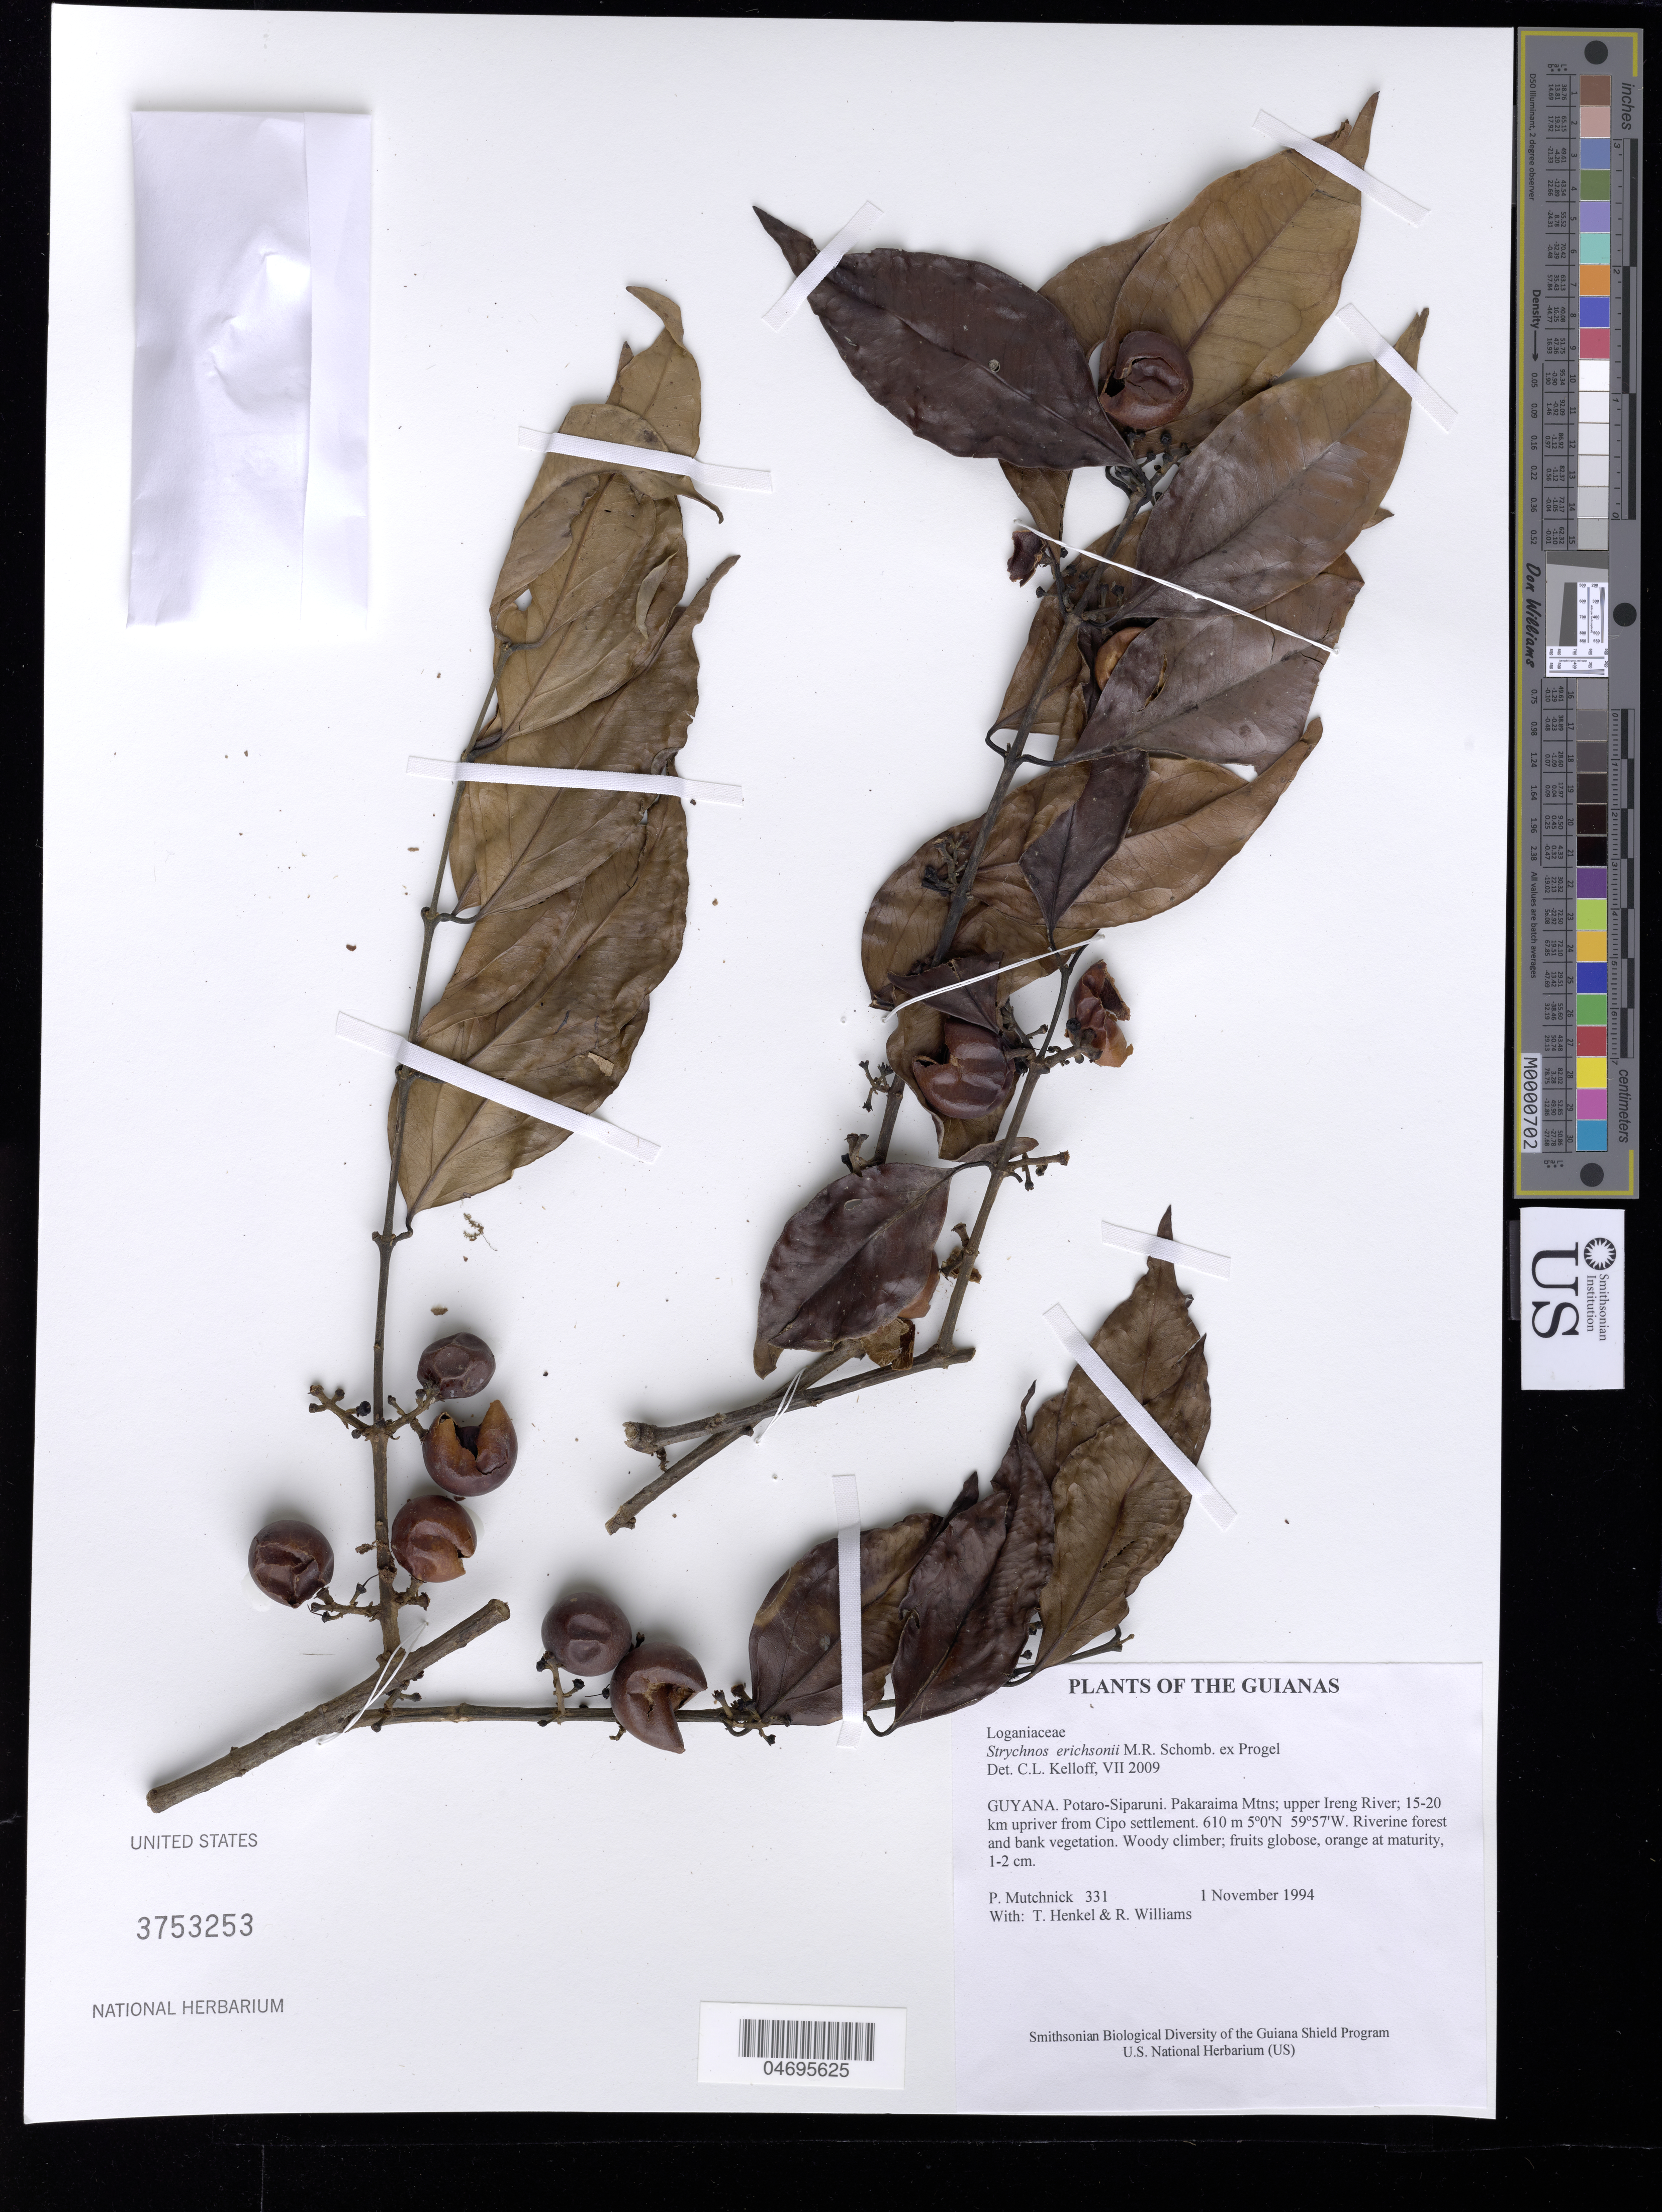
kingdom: Plantae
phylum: Tracheophyta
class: Magnoliopsida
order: Gentianales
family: Loganiaceae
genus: Strychnos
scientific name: Strychnos erichsonii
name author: R.H. Schomb. ex Progel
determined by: Kelloff, Carol L., (US), Smithsonian Institution - National Museum of Natural History (UNITED STATES)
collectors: P. Mutchnick, T. Henkel & R. Williams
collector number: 331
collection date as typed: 1 November 1994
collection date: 1994-11-01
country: Guyana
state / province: Potaro-Siparuni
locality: Pakaraima Mtns; upper Ireng River; 15-20 km upriver from Cipo settlement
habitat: Riverine forest and bank vegetation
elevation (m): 610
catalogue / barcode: US 3753253